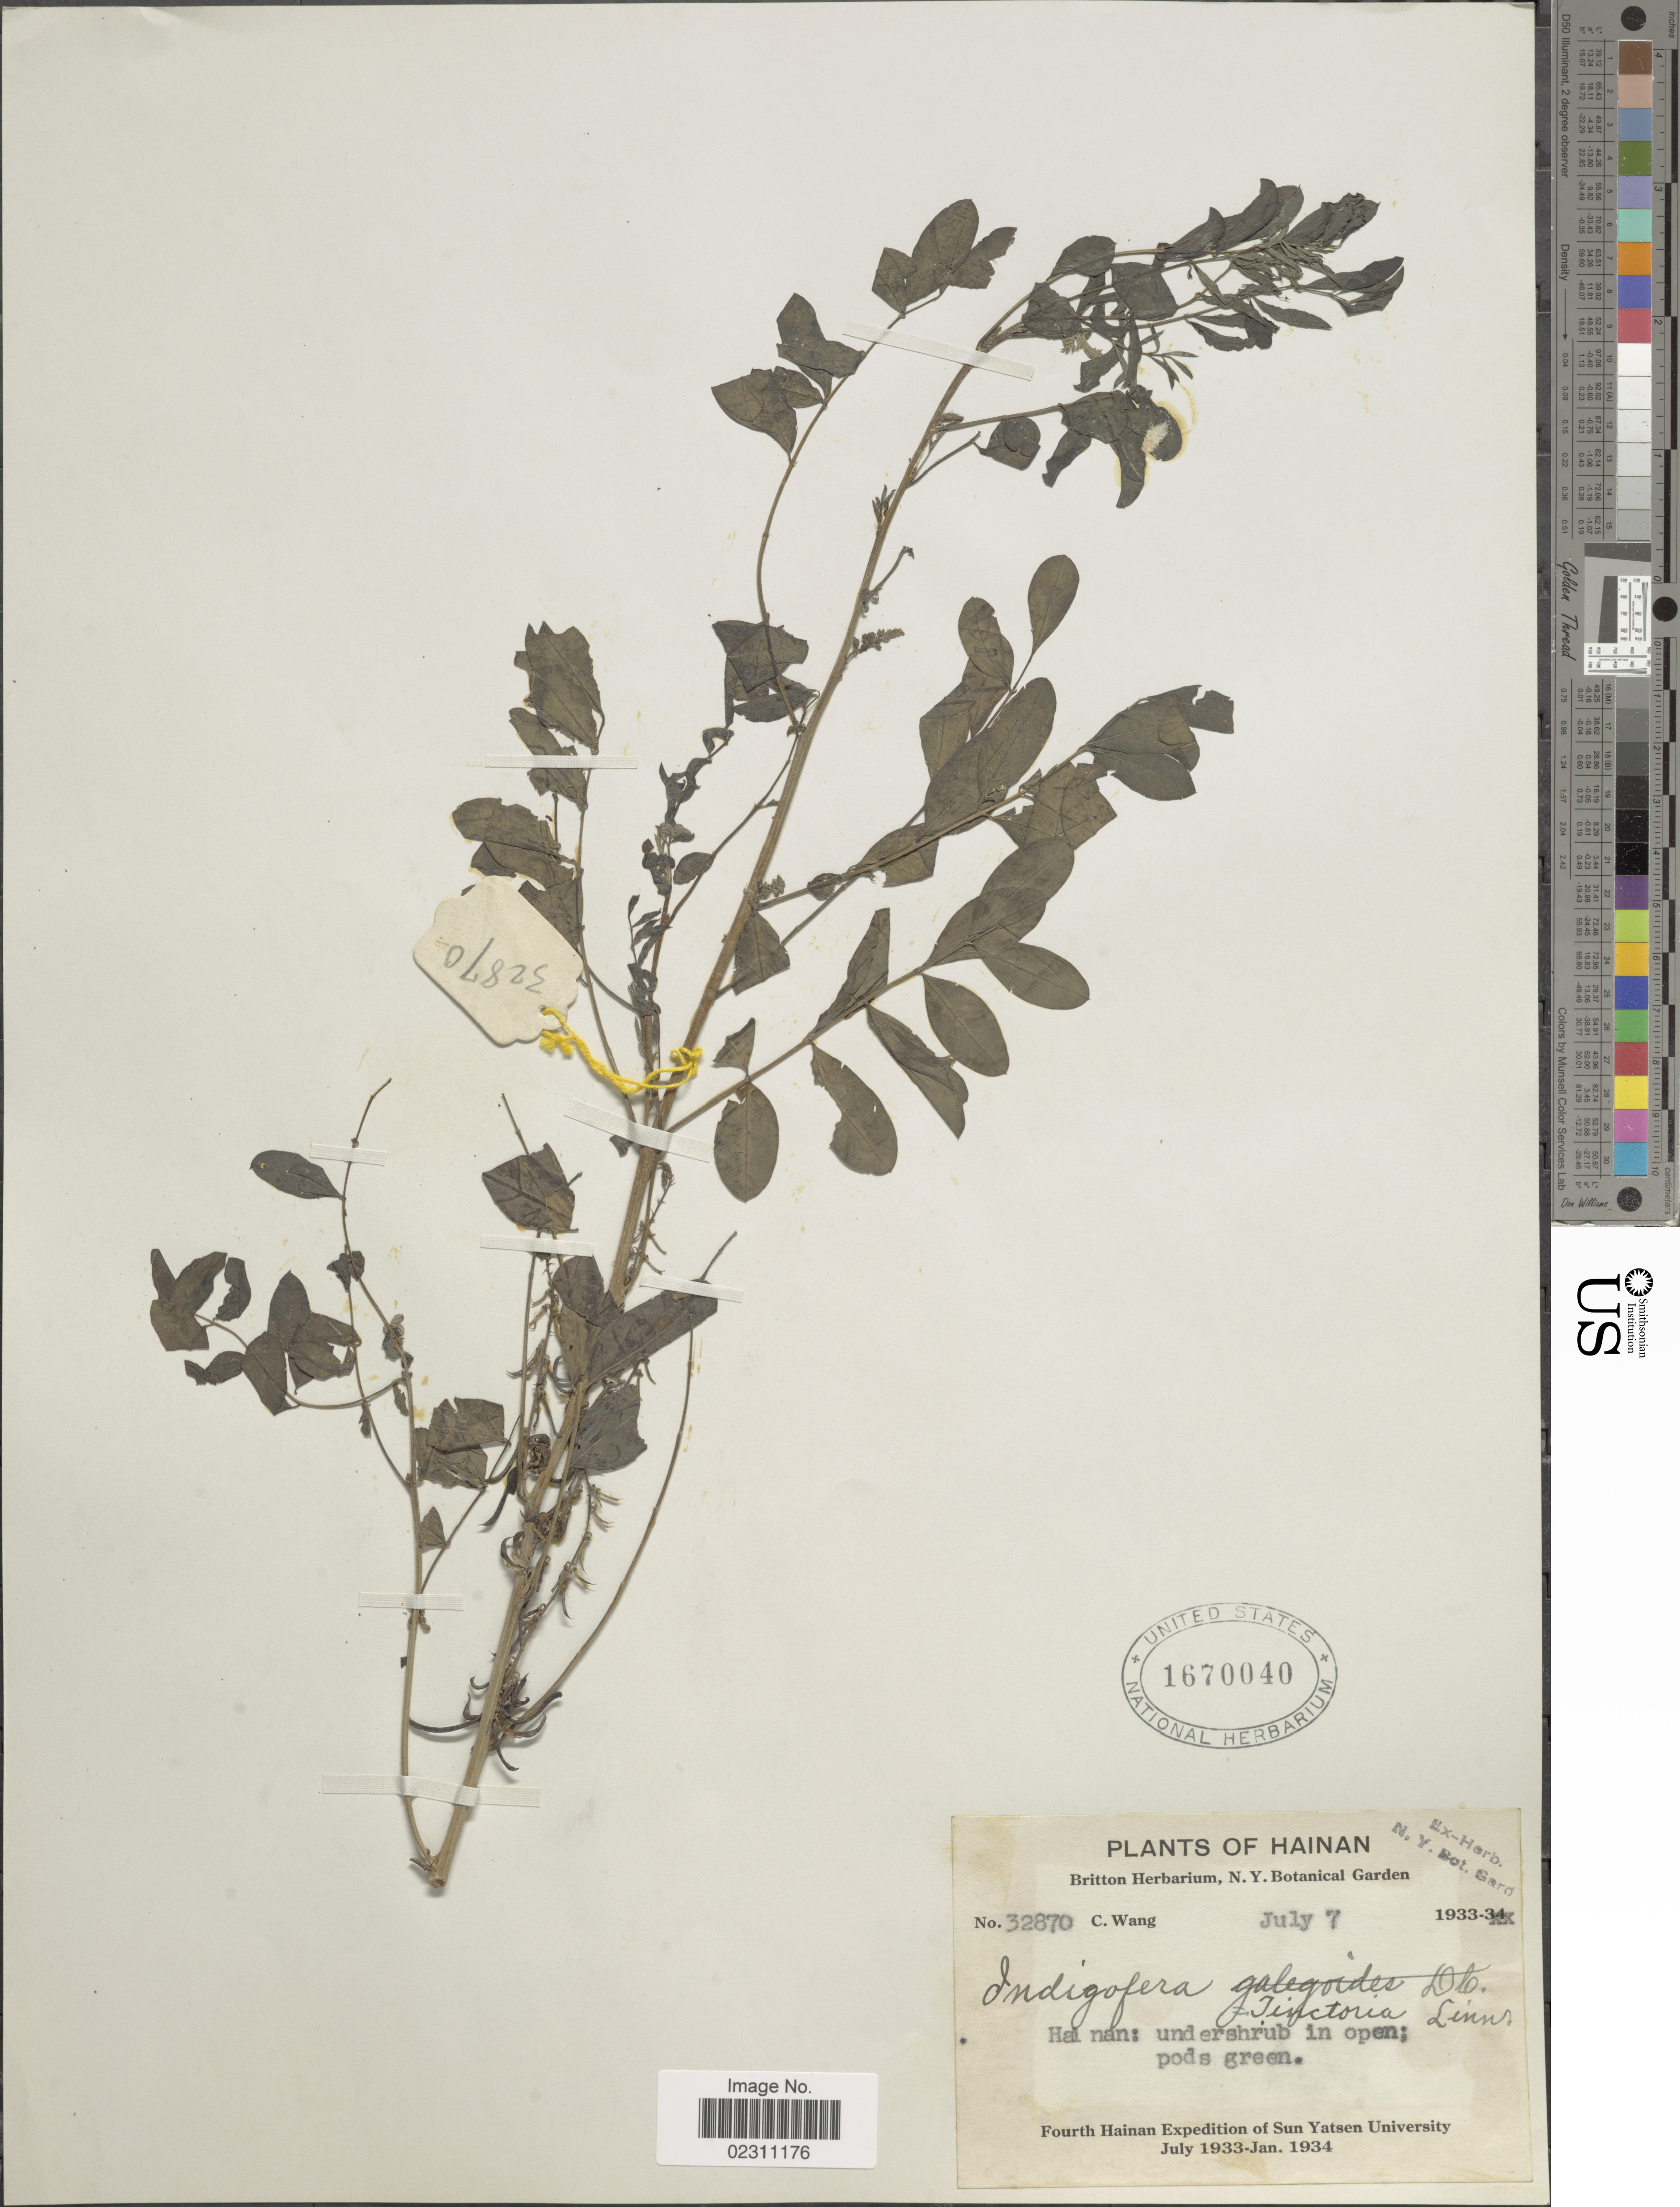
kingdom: Plantae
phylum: Tracheophyta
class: Magnoliopsida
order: Fabales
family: Fabaceae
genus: Indigofera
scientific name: Indigofera tinctoria sensu Naves non L.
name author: Naves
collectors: C. Wang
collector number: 32870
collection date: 1933-07-07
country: China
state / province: Hainan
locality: Hai nan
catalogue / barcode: US 1670040